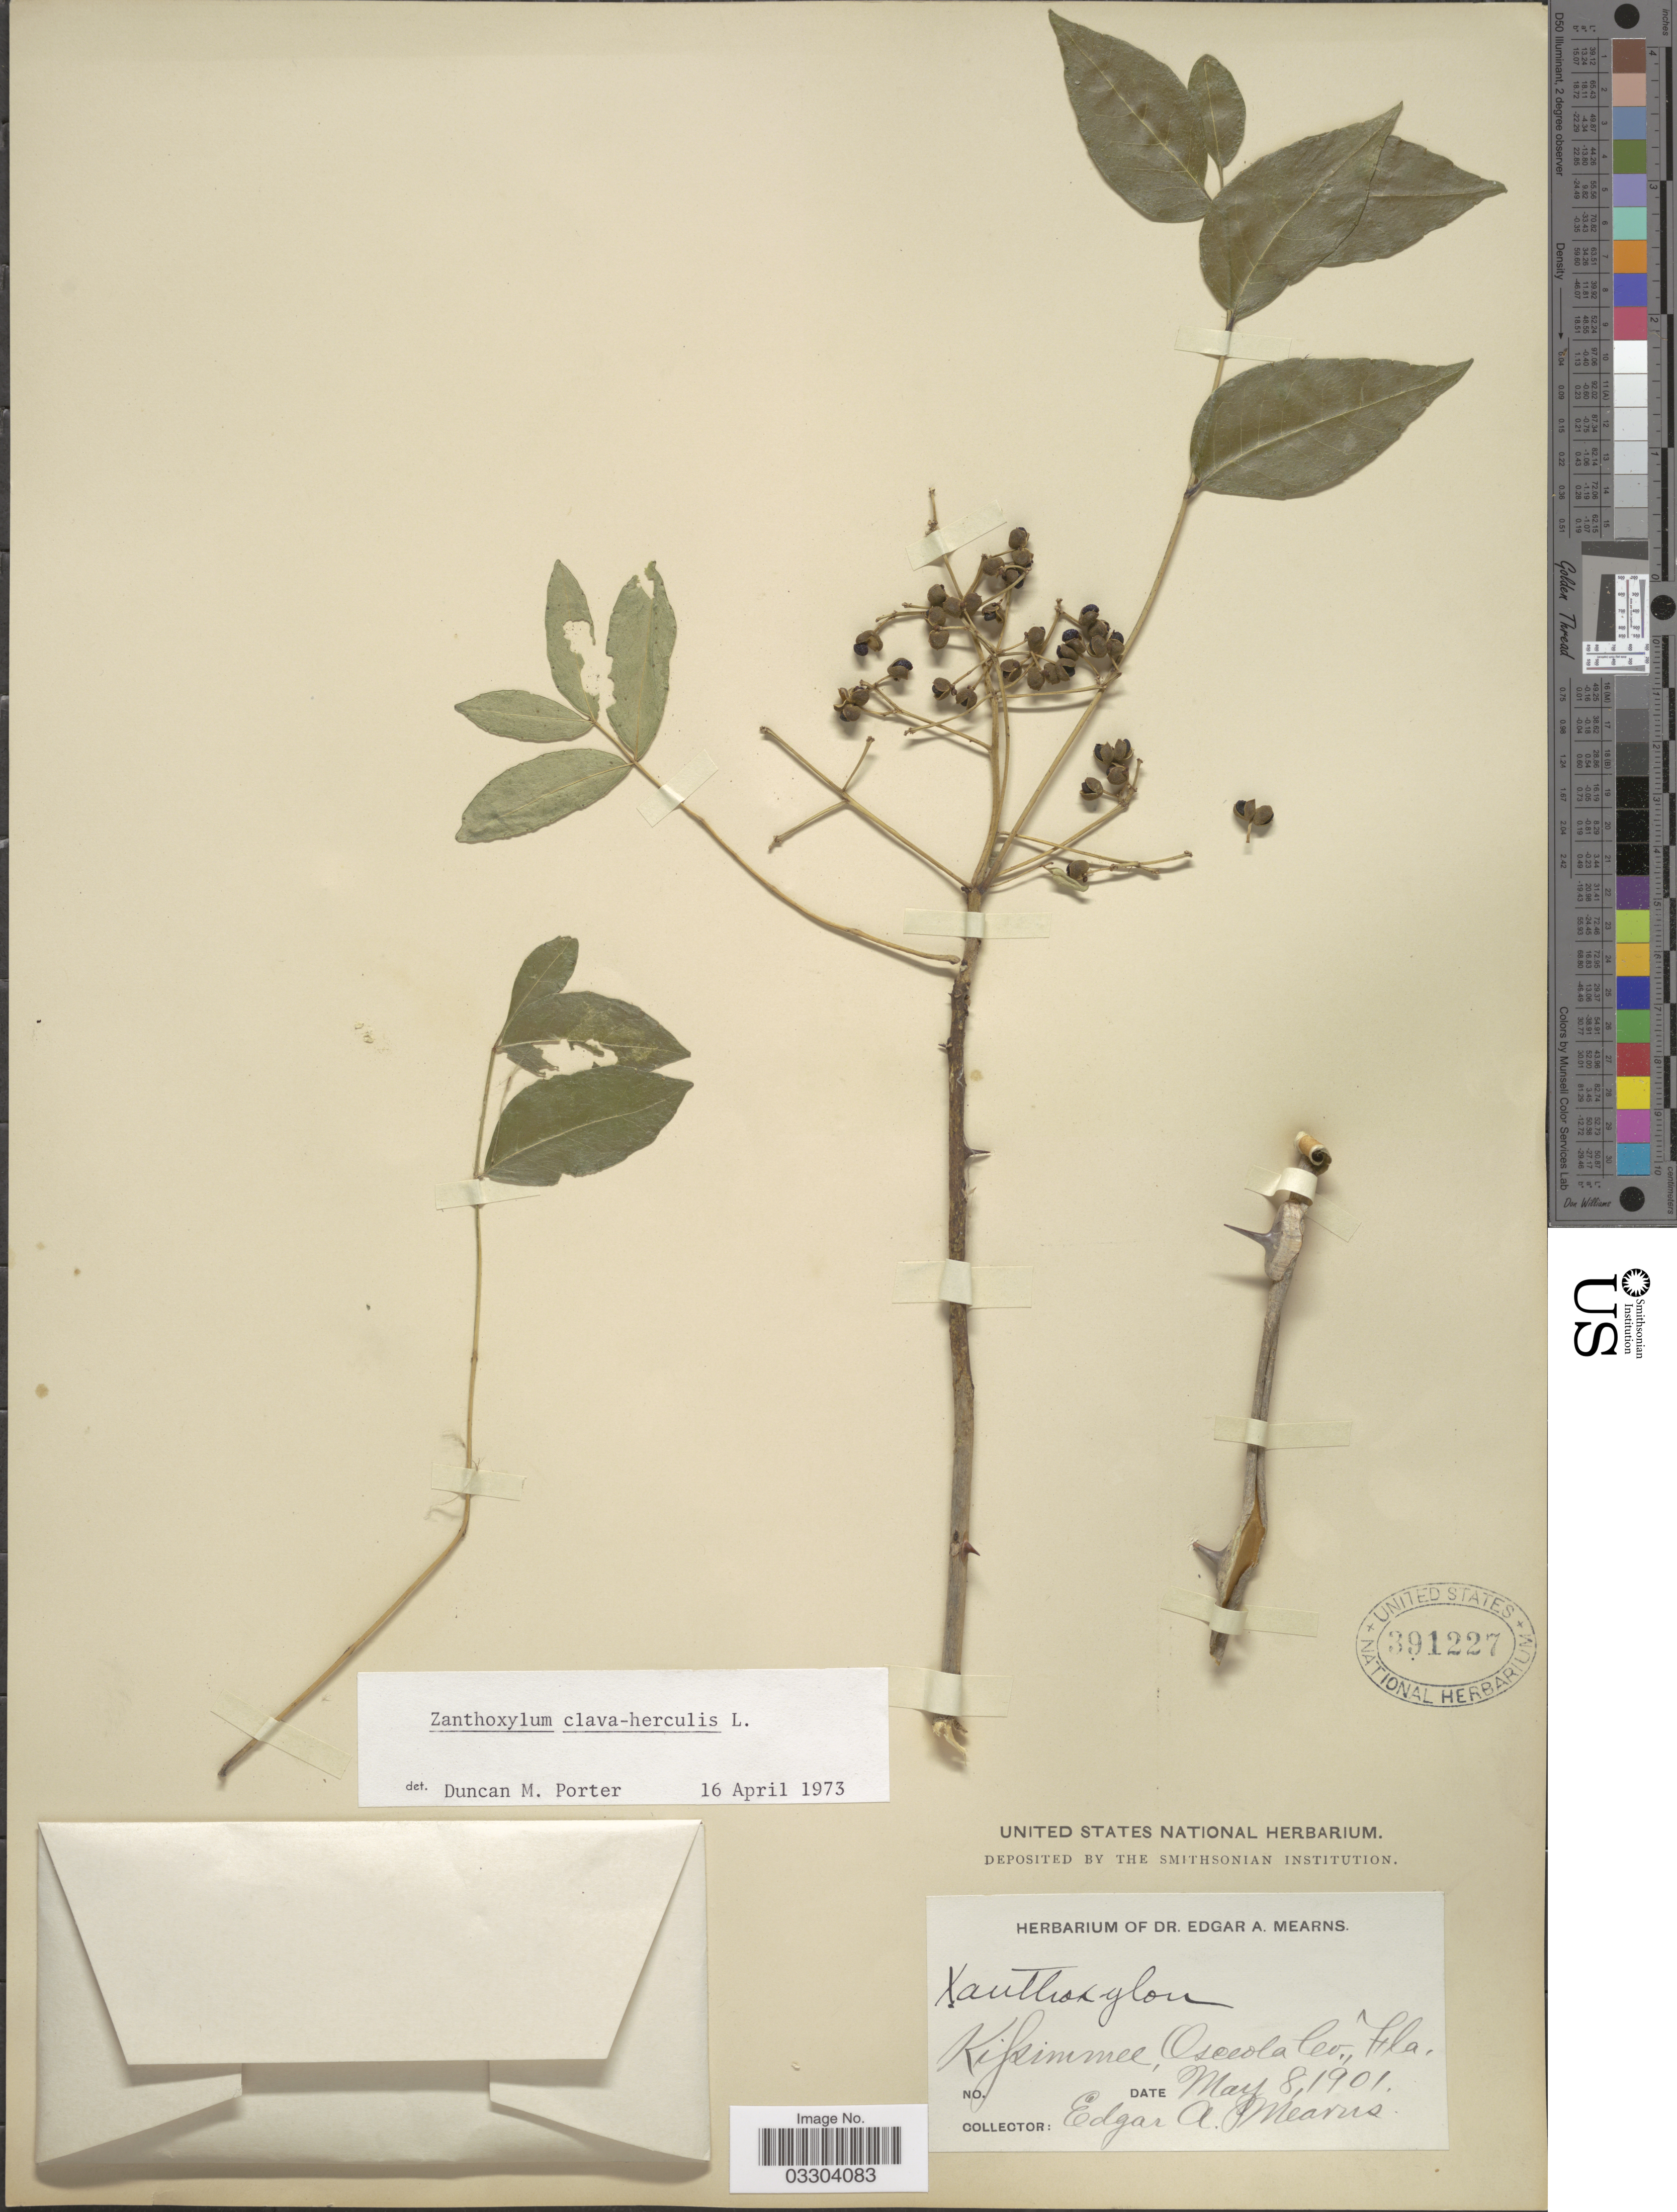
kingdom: Plantae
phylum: Tracheophyta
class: Magnoliopsida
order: Sapindales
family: Rutaceae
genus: Zanthoxylum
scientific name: Zanthoxylum clava-herculis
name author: L.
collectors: E. A. Mearns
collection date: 1901-05-08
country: United States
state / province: Florida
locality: Kipimmee, Osceola Co.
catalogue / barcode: US 391227